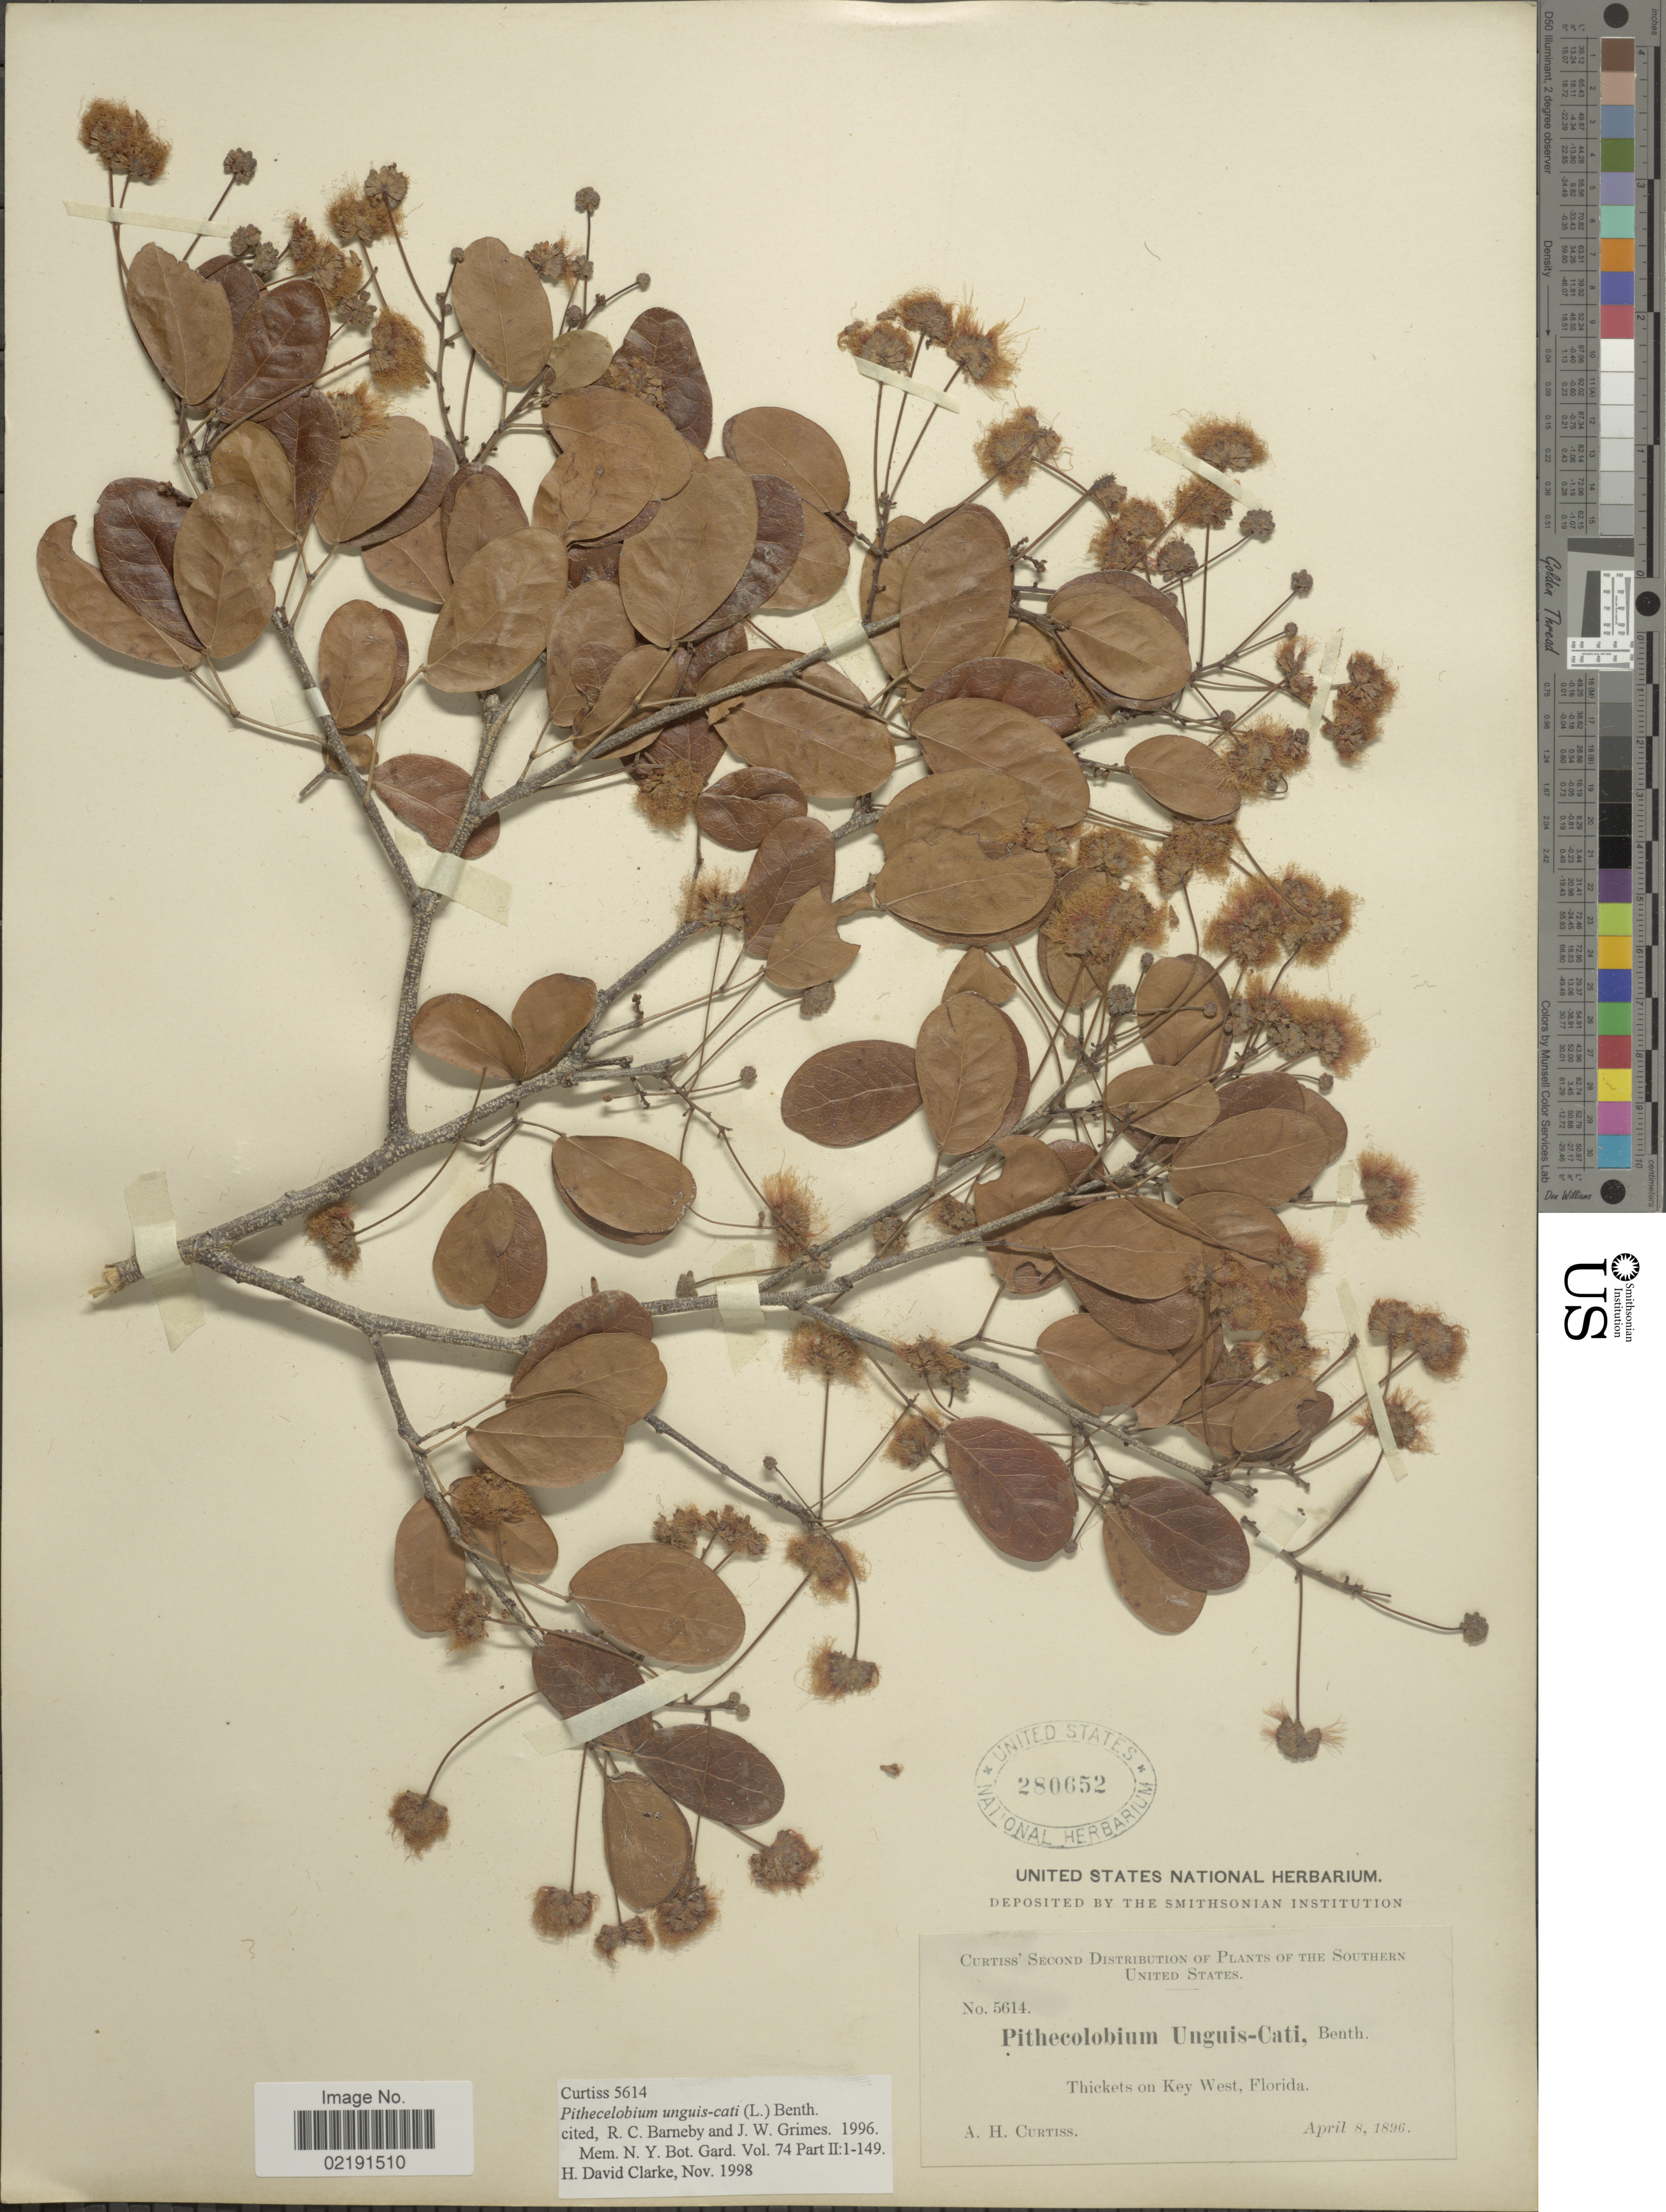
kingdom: Plantae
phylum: Tracheophyta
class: Magnoliopsida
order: Fabales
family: Fabaceae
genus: Pithecellobium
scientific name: Pithecellobium unguis-cati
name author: (L.) Benth.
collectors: A. H. Curtiss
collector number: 5614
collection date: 1896-04-08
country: United States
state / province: Florida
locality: Southern United States. Thickets on Key West, Florida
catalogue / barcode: US 280652